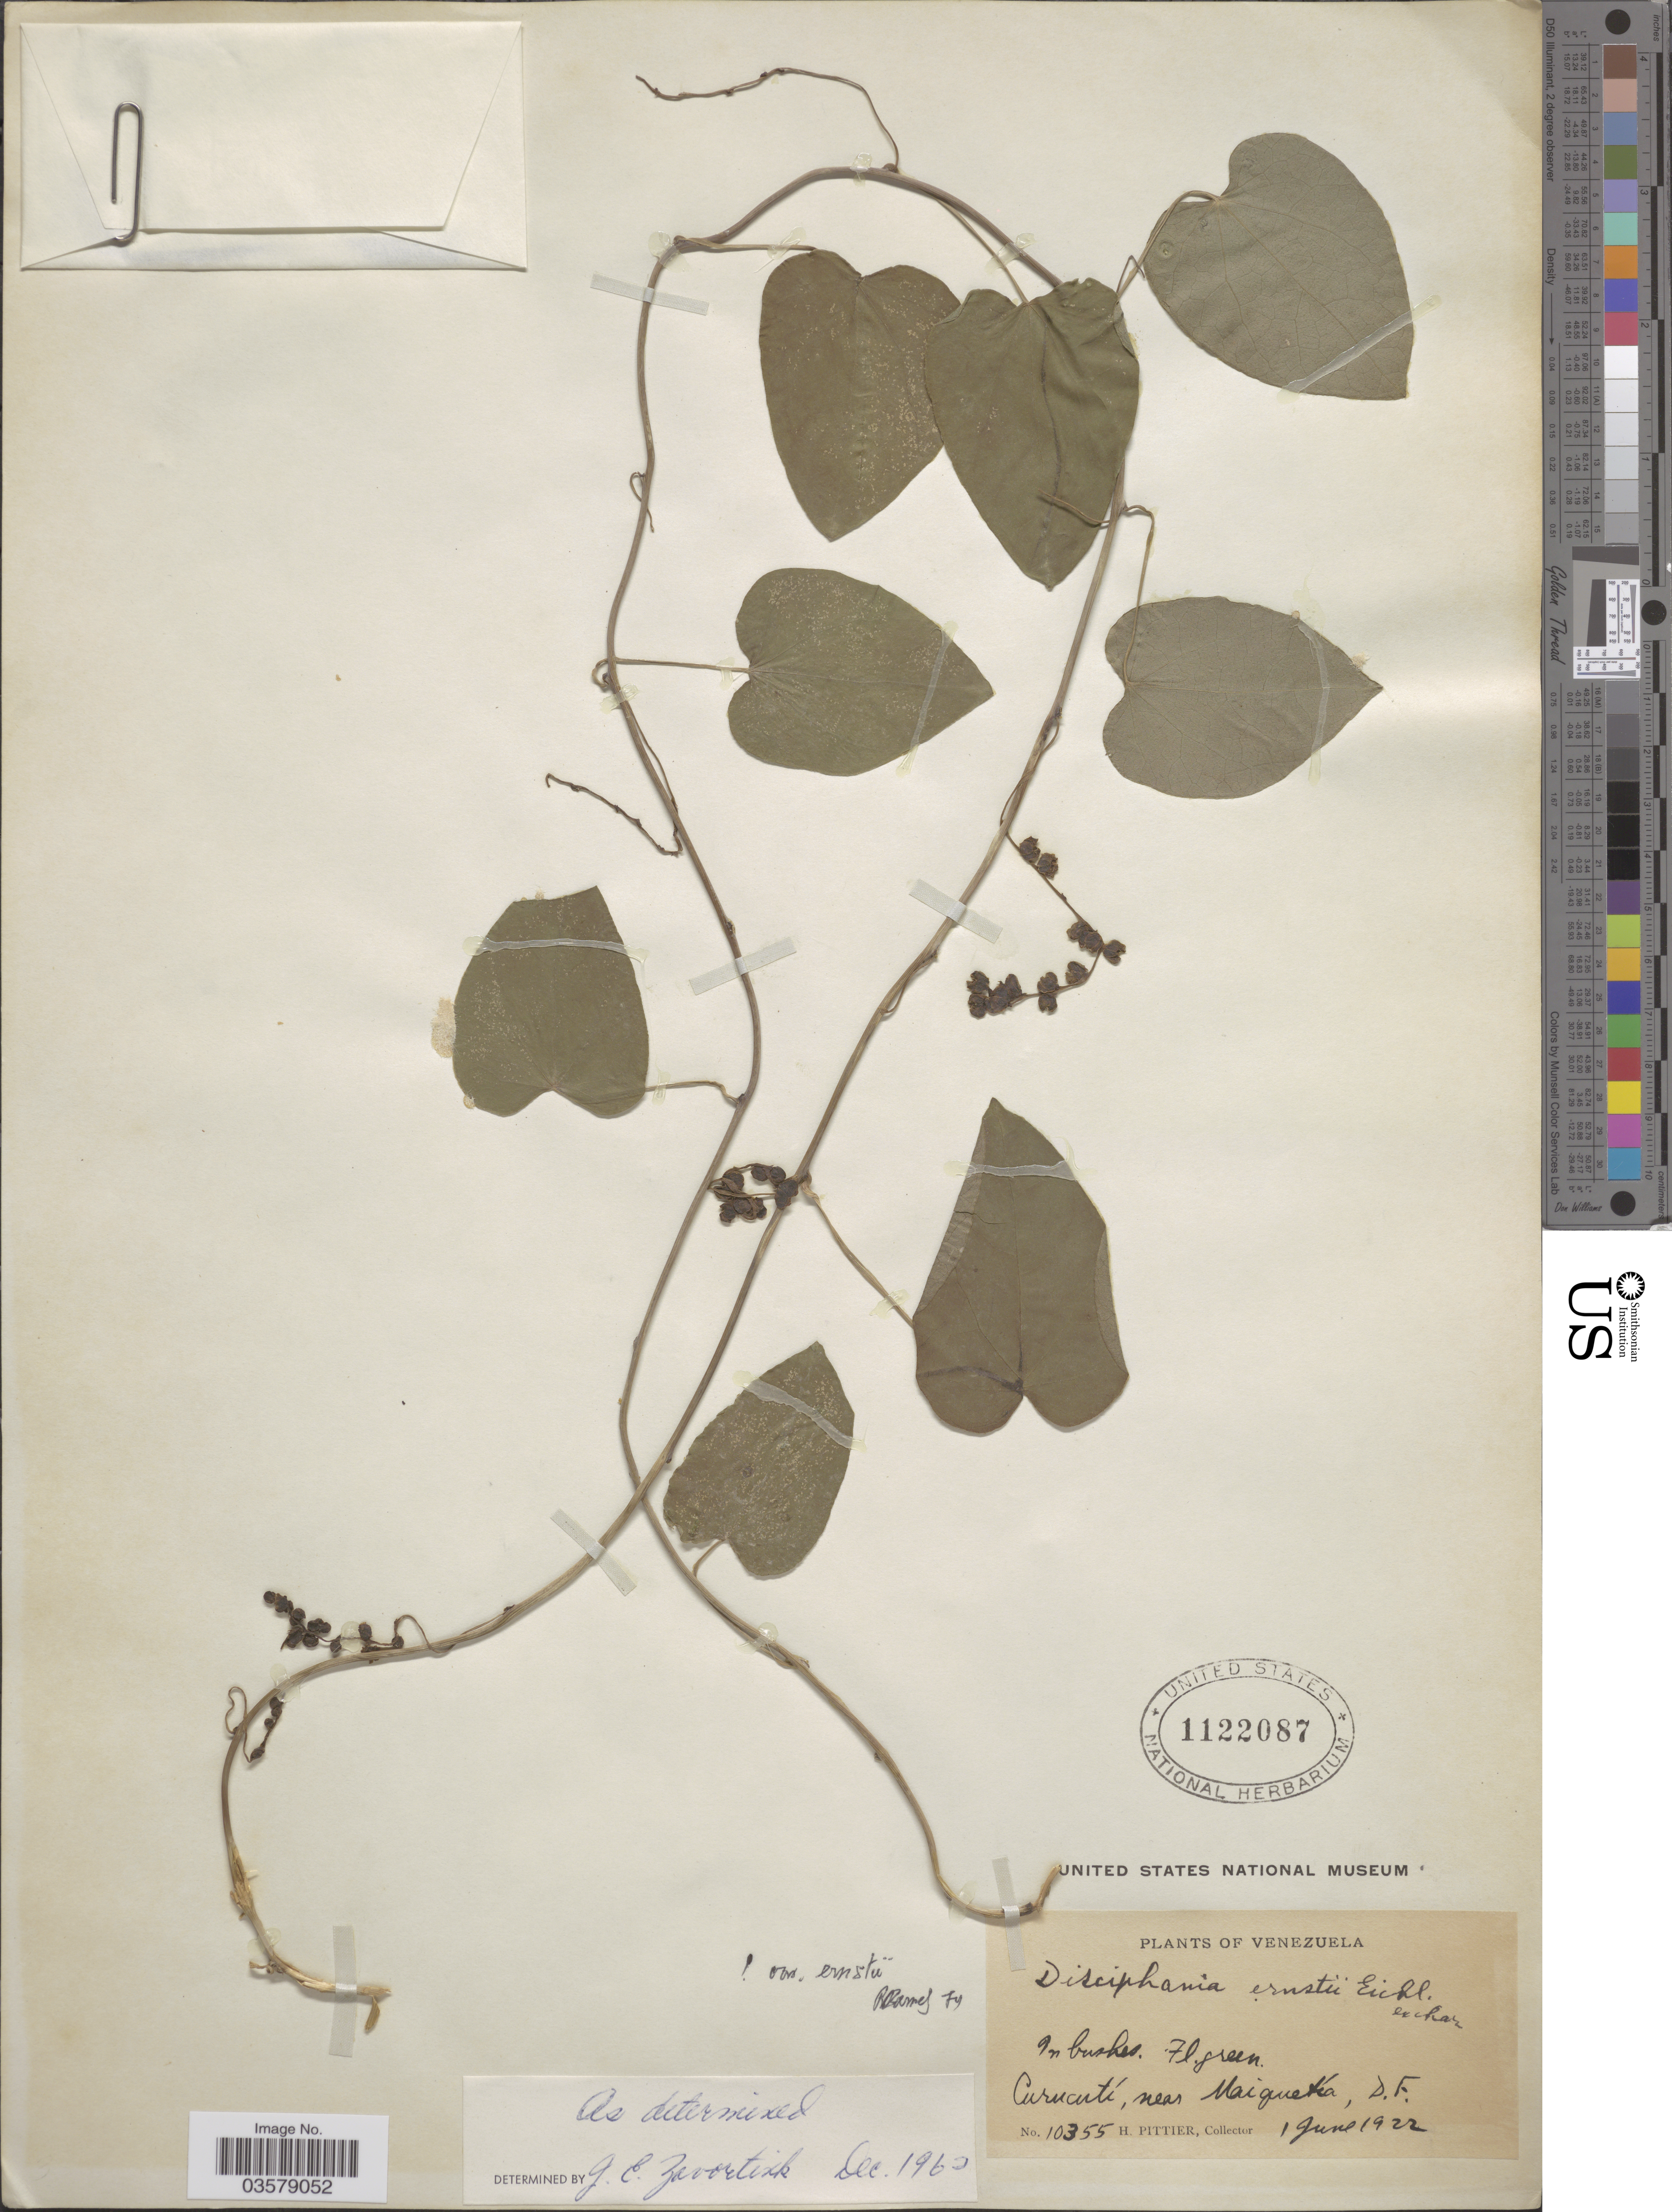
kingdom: Plantae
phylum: Tracheophyta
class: Magnoliopsida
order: Ranunculales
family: Menispermaceae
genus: Disciphania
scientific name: Disciphania ernstii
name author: Eichler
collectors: H. F. Pittier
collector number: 10355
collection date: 1922-06-01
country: Venezuela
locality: Curucutí, near Maiquetía, D.F.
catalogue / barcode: US 1122087